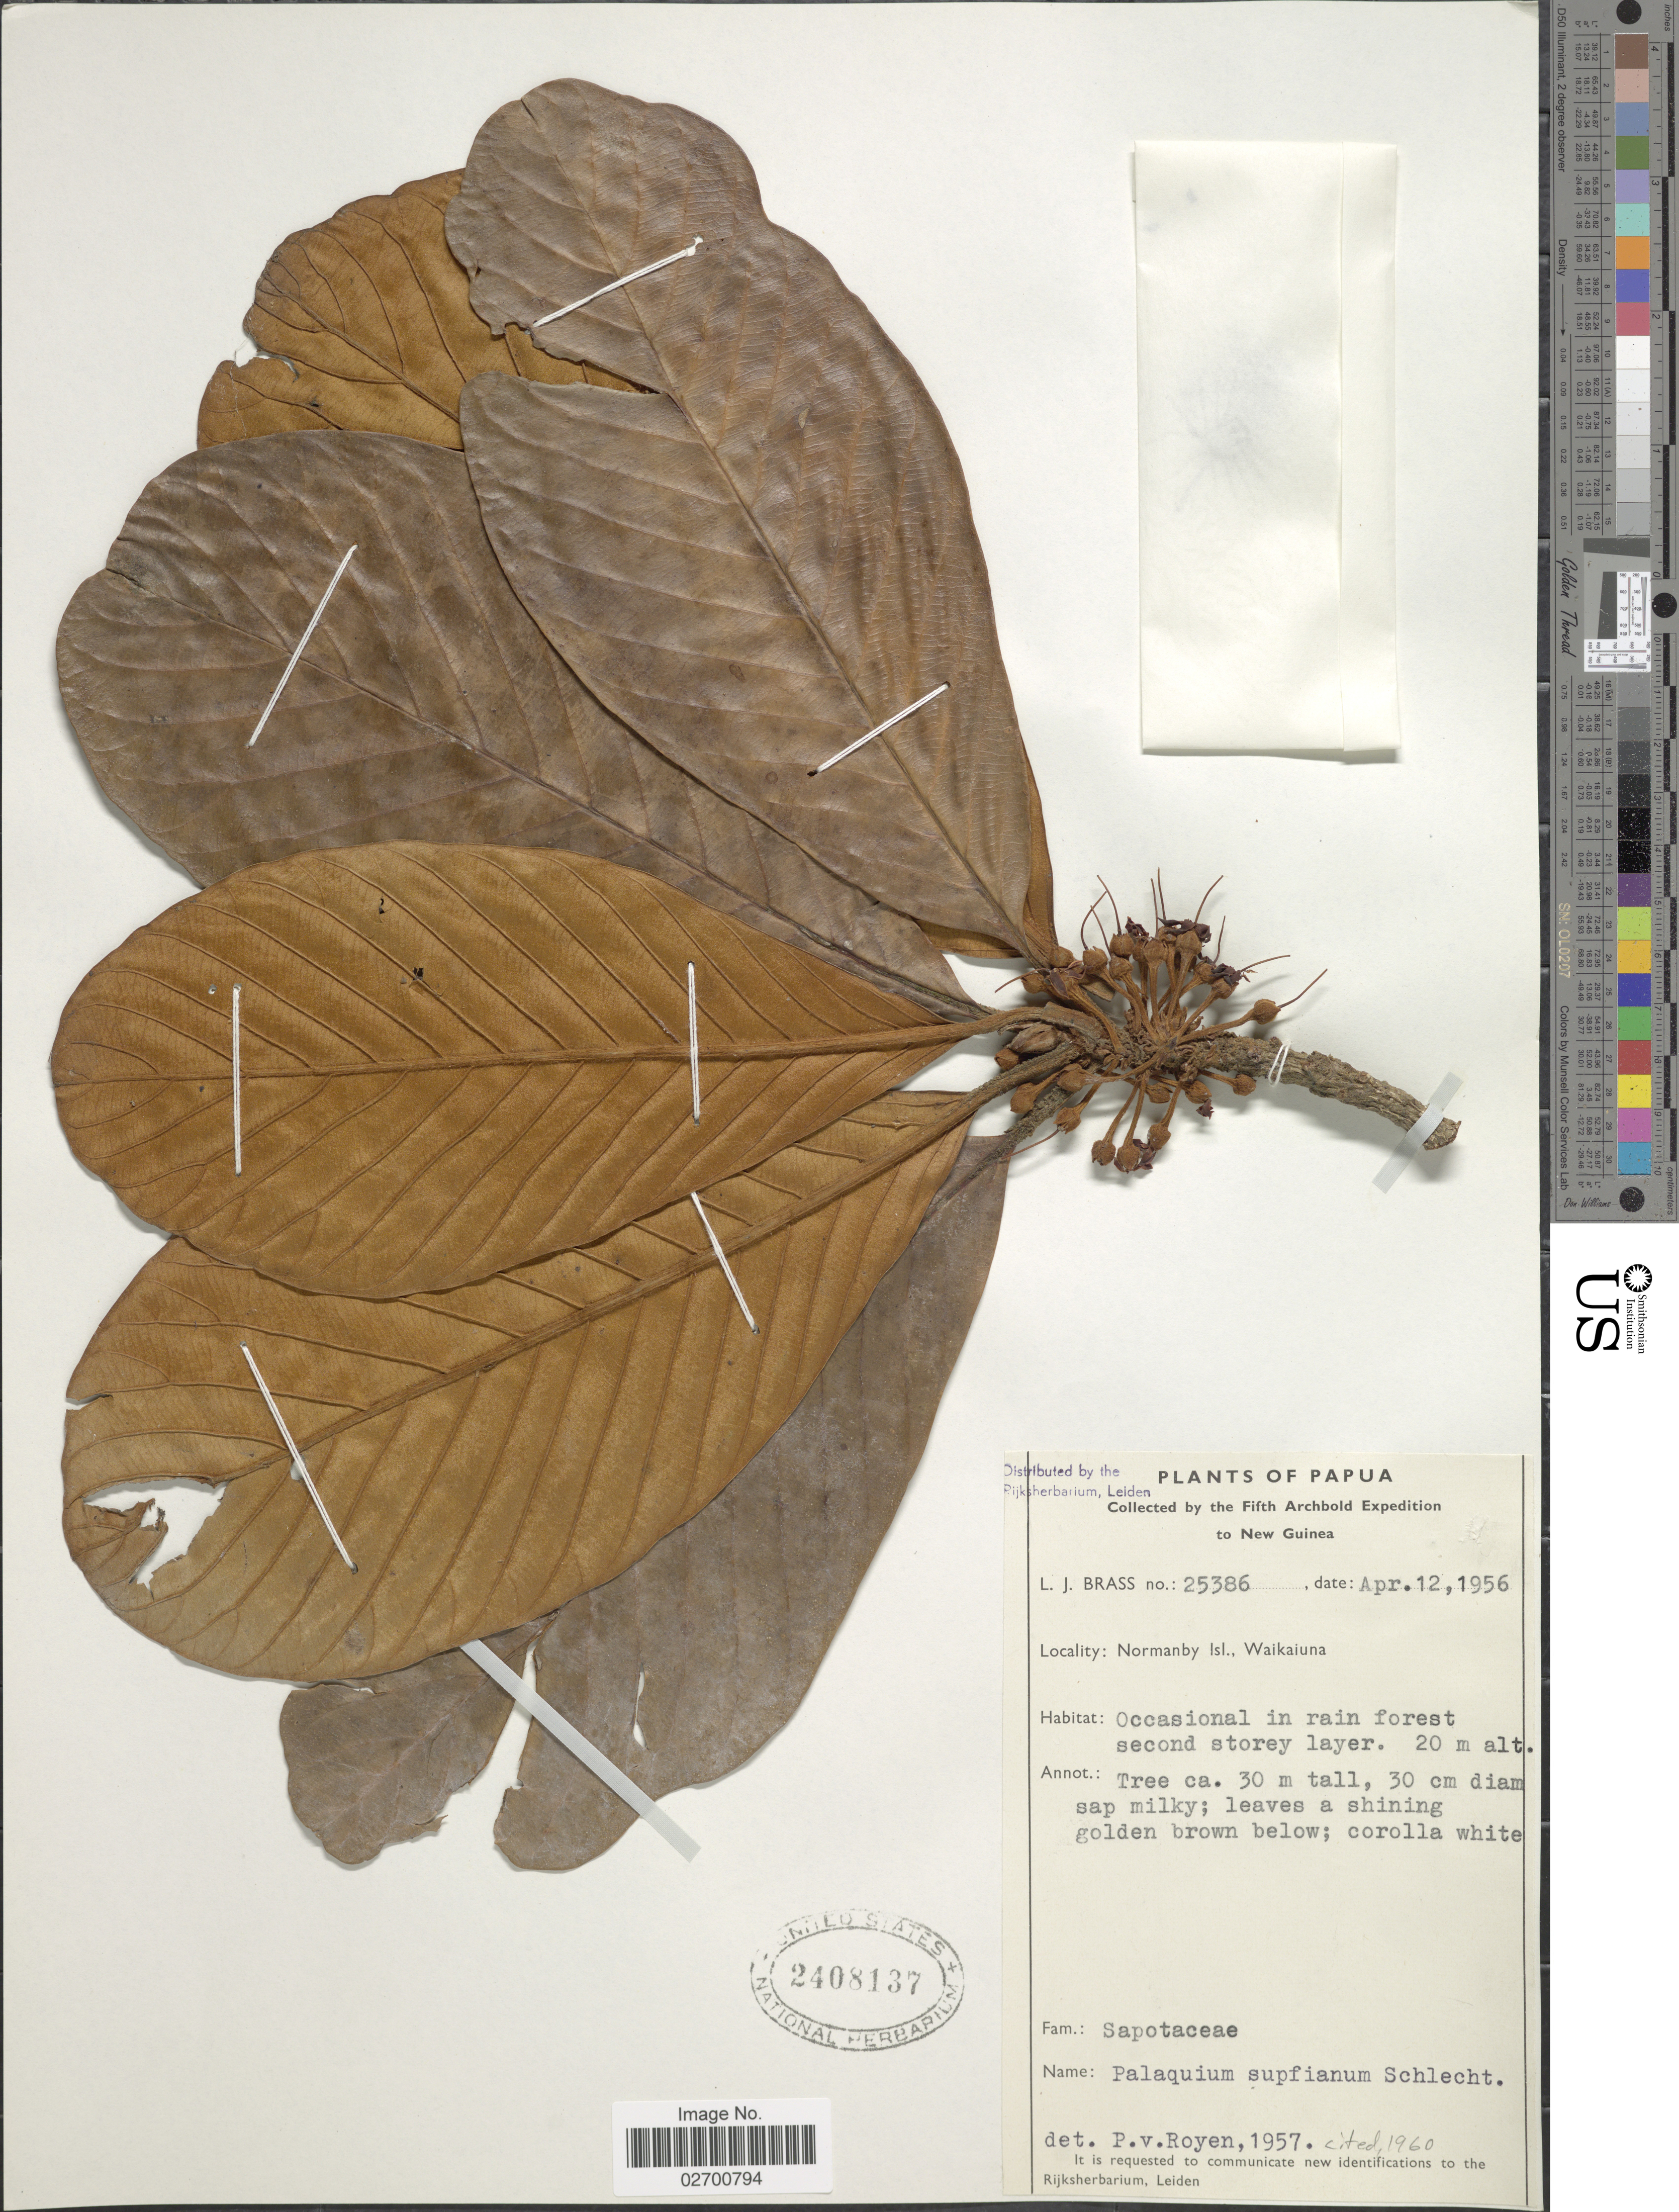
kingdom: Plantae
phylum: Tracheophyta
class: Magnoliopsida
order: Ericales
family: Sapotaceae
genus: Palaquium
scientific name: Palaquium supfianum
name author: Schltr.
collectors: L. J. Brass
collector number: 25386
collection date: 1956-04-12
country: Papua New Guinea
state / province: Milne Bay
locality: Papua. New Guinea. Normanby Isl., Waikaiuna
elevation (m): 20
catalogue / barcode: US 2408137